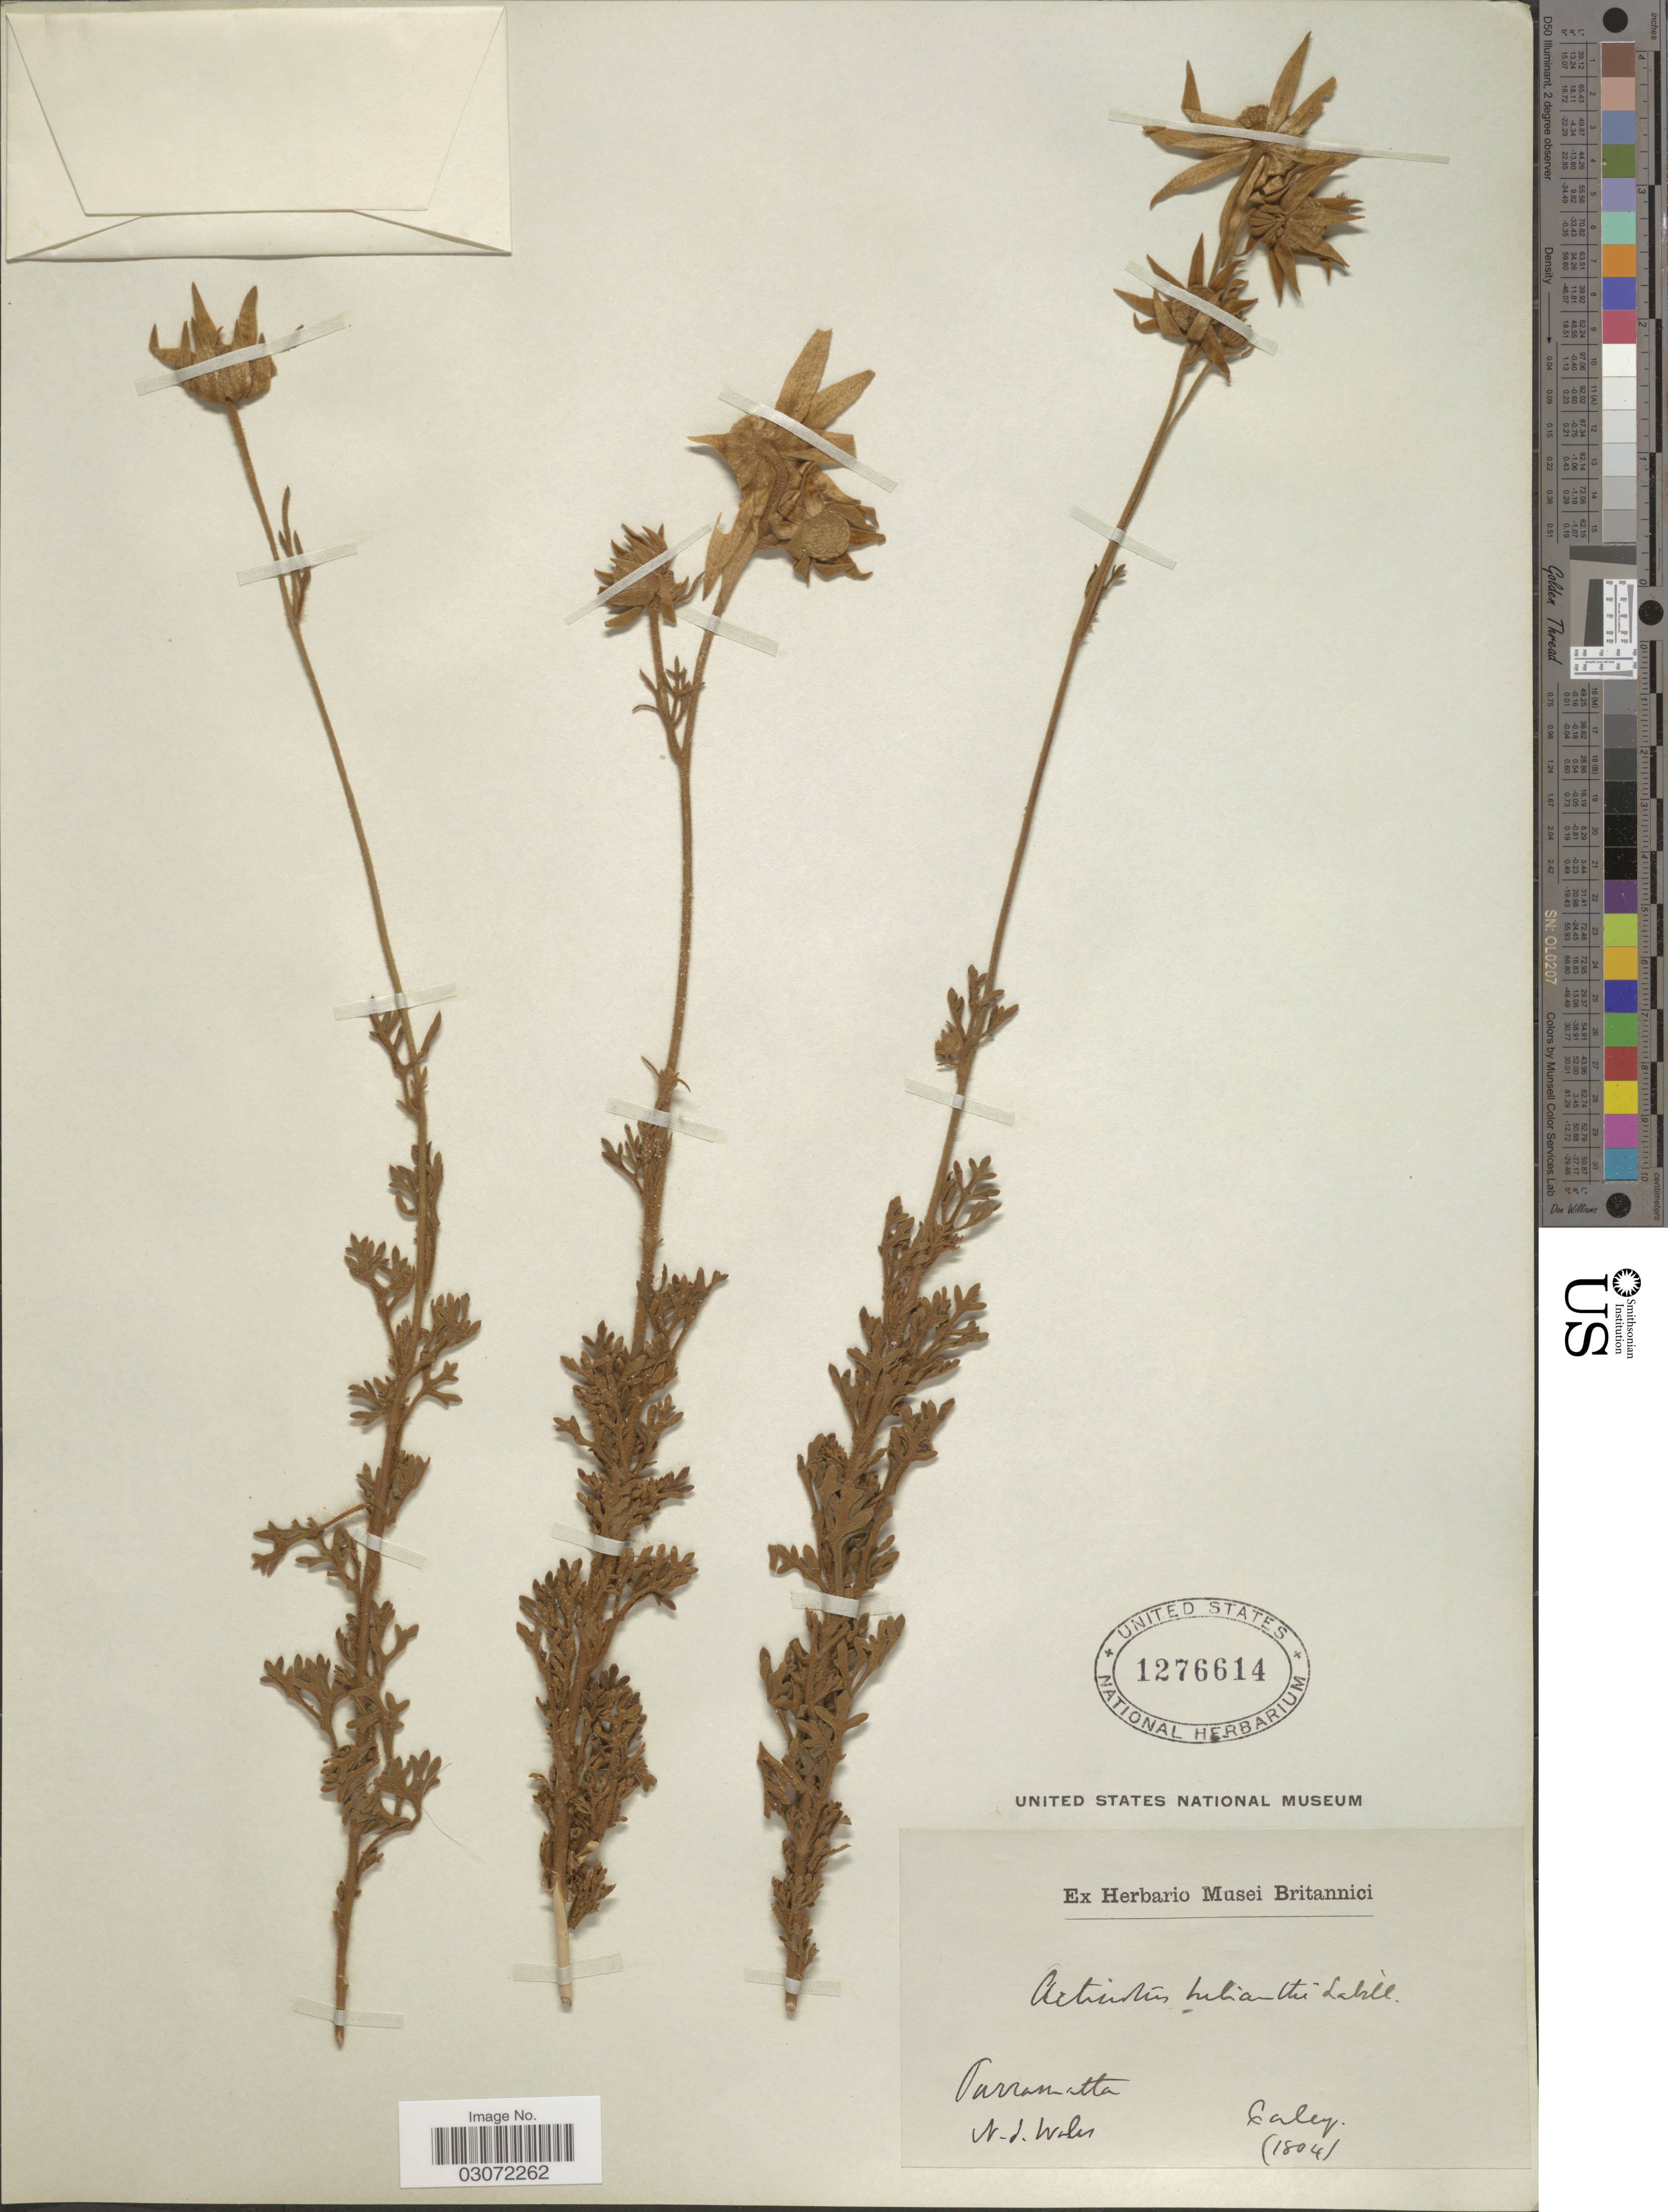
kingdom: Plantae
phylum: Tracheophyta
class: Magnoliopsida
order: Apiales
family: Apiaceae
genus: Actinotus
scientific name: Actinotus helianthi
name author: Labill.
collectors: -. Caley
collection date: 1804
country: Australia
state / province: New South Wales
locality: Parramatta.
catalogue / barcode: US 1276614